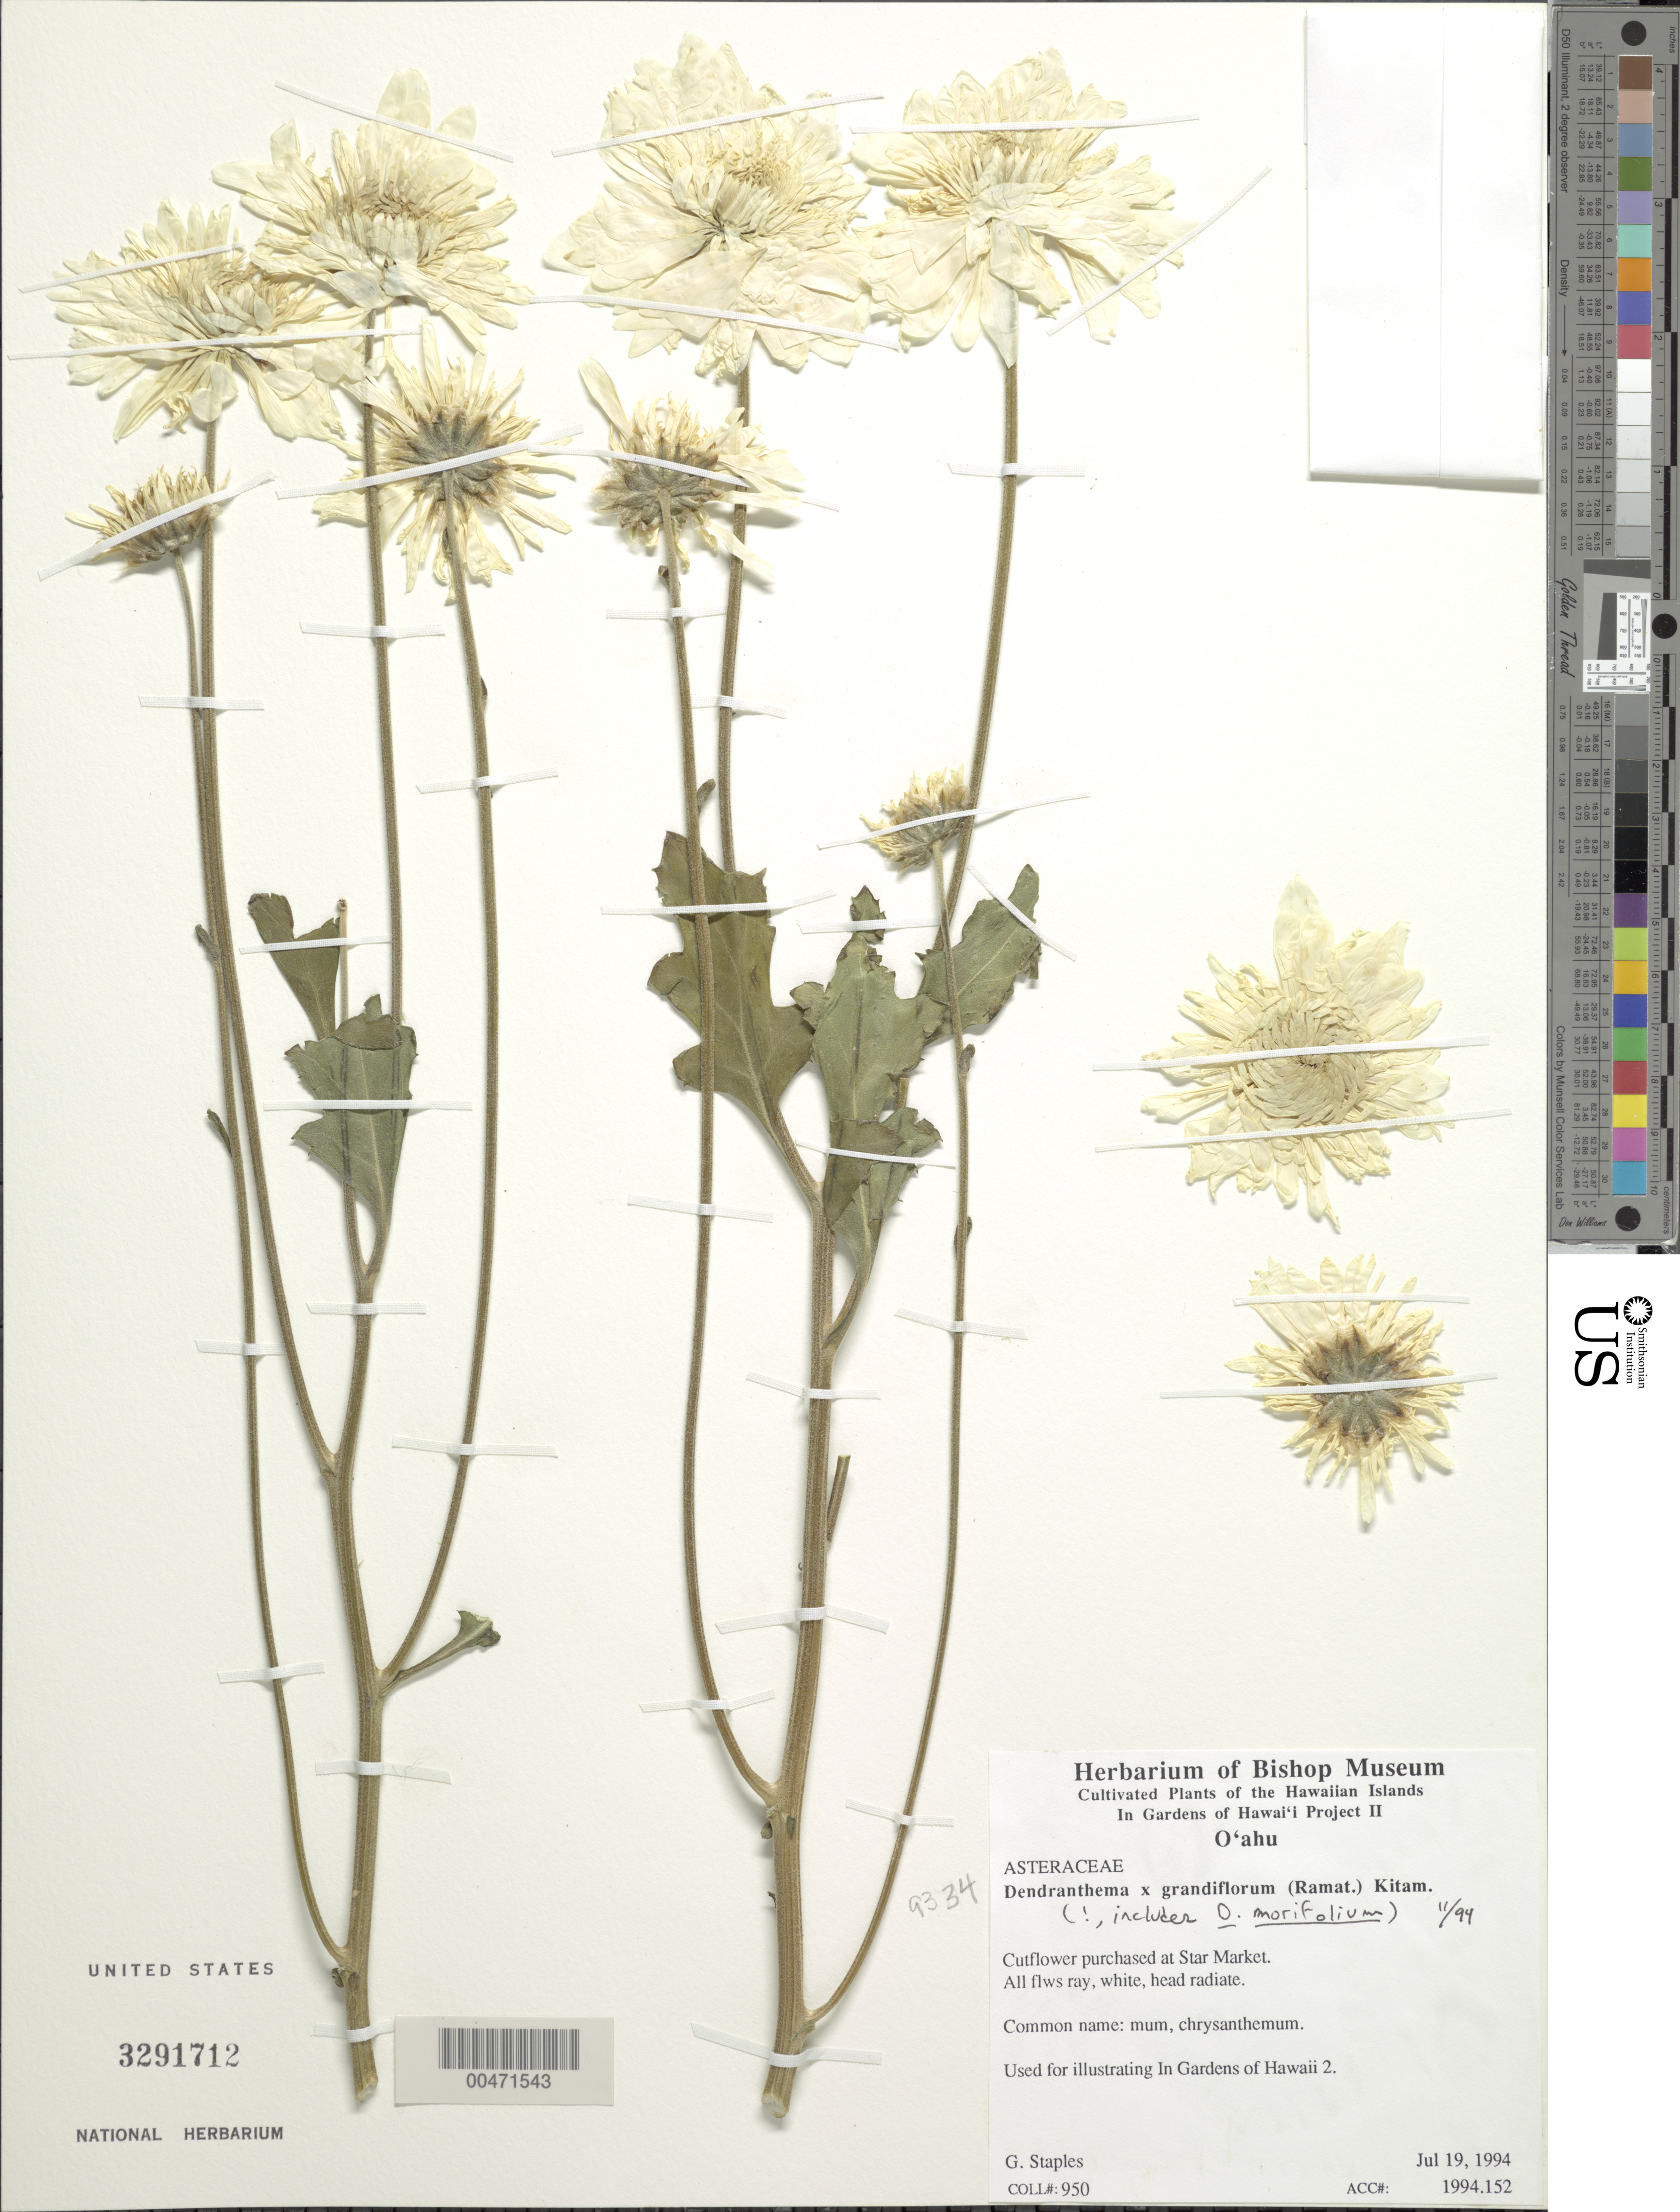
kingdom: Plantae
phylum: Tracheophyta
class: Magnoliopsida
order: Asterales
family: Asteraceae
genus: Dendranthema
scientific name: Dendranthema x grandiflorum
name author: (Ramat.) Kitam.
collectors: G. Staples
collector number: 950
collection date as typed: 19 Jul 1994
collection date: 1994-07-19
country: United States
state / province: Hawaii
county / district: Honolulu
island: Oahu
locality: At Star Market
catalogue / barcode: US 3291712